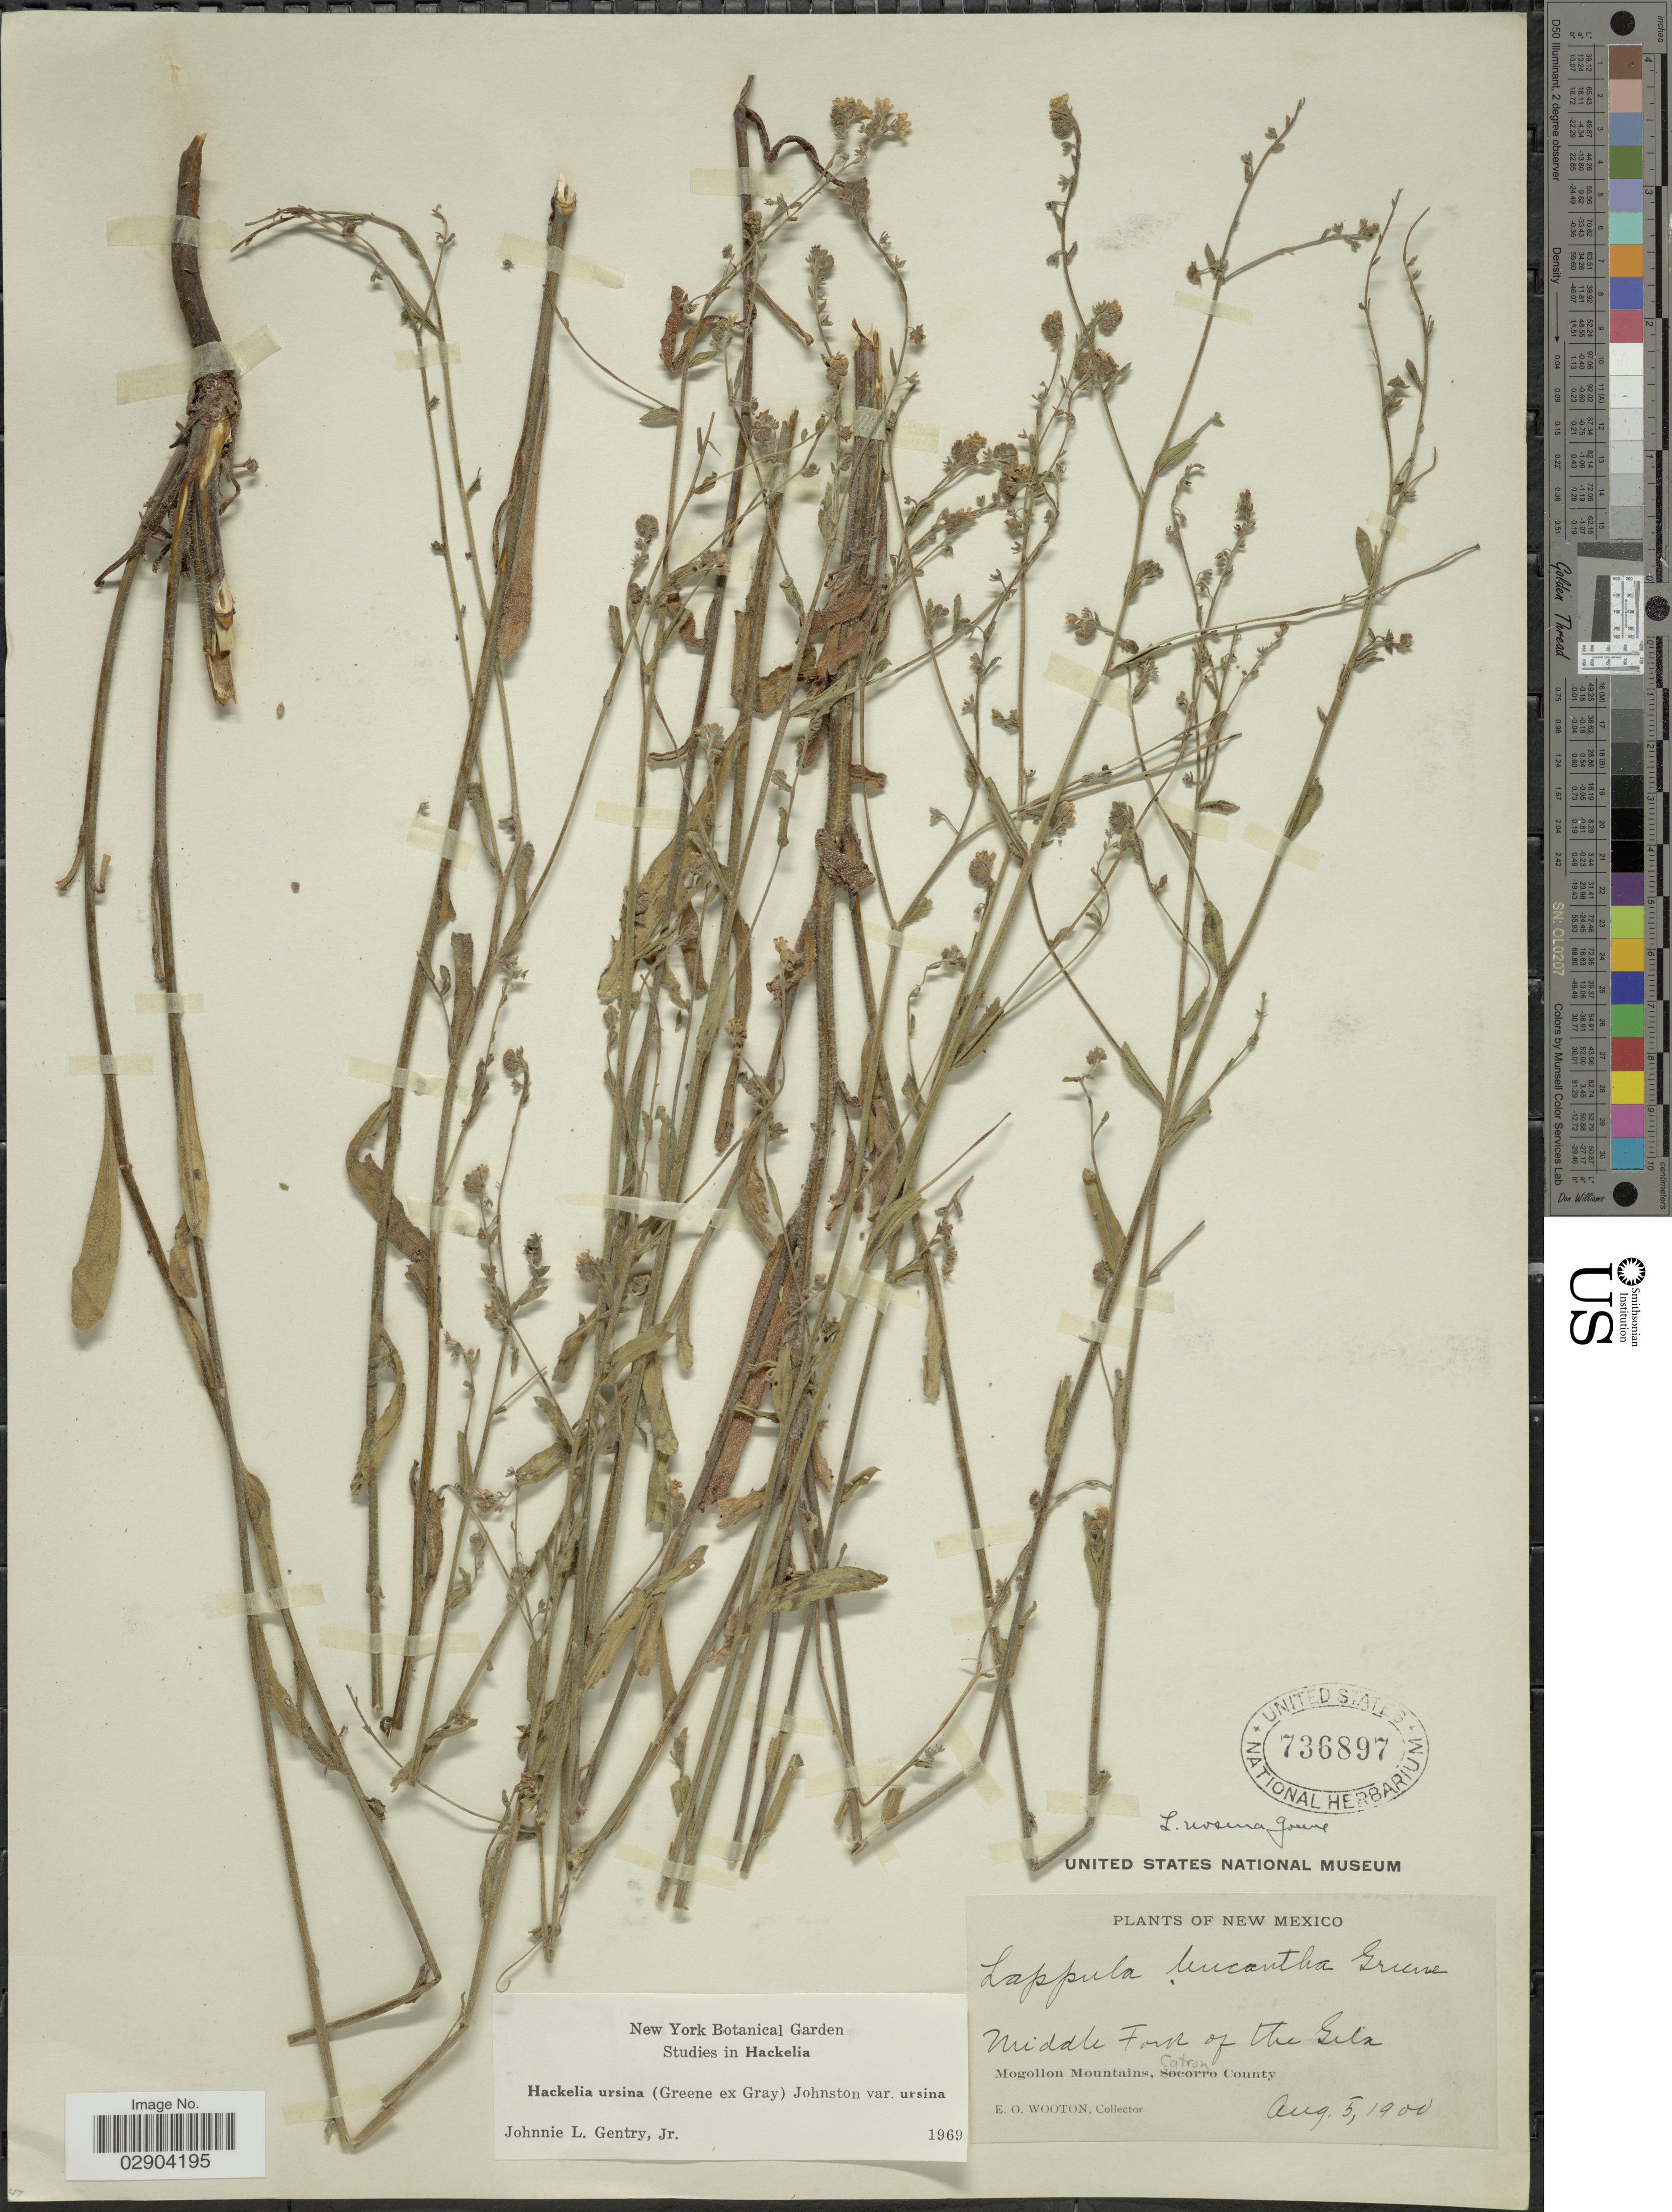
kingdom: Plantae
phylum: Tracheophyta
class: Magnoliopsida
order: Boraginales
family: Boraginaceae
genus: Hackelia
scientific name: Hackelia ursina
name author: (Greene ex A. Gray) I.M. Johnst.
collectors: E. O. Wooton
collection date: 1900-08-05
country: United States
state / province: New Mexico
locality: Middle Fork of the Gila. Mogollon Mountains, Catron County.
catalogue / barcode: US 736897